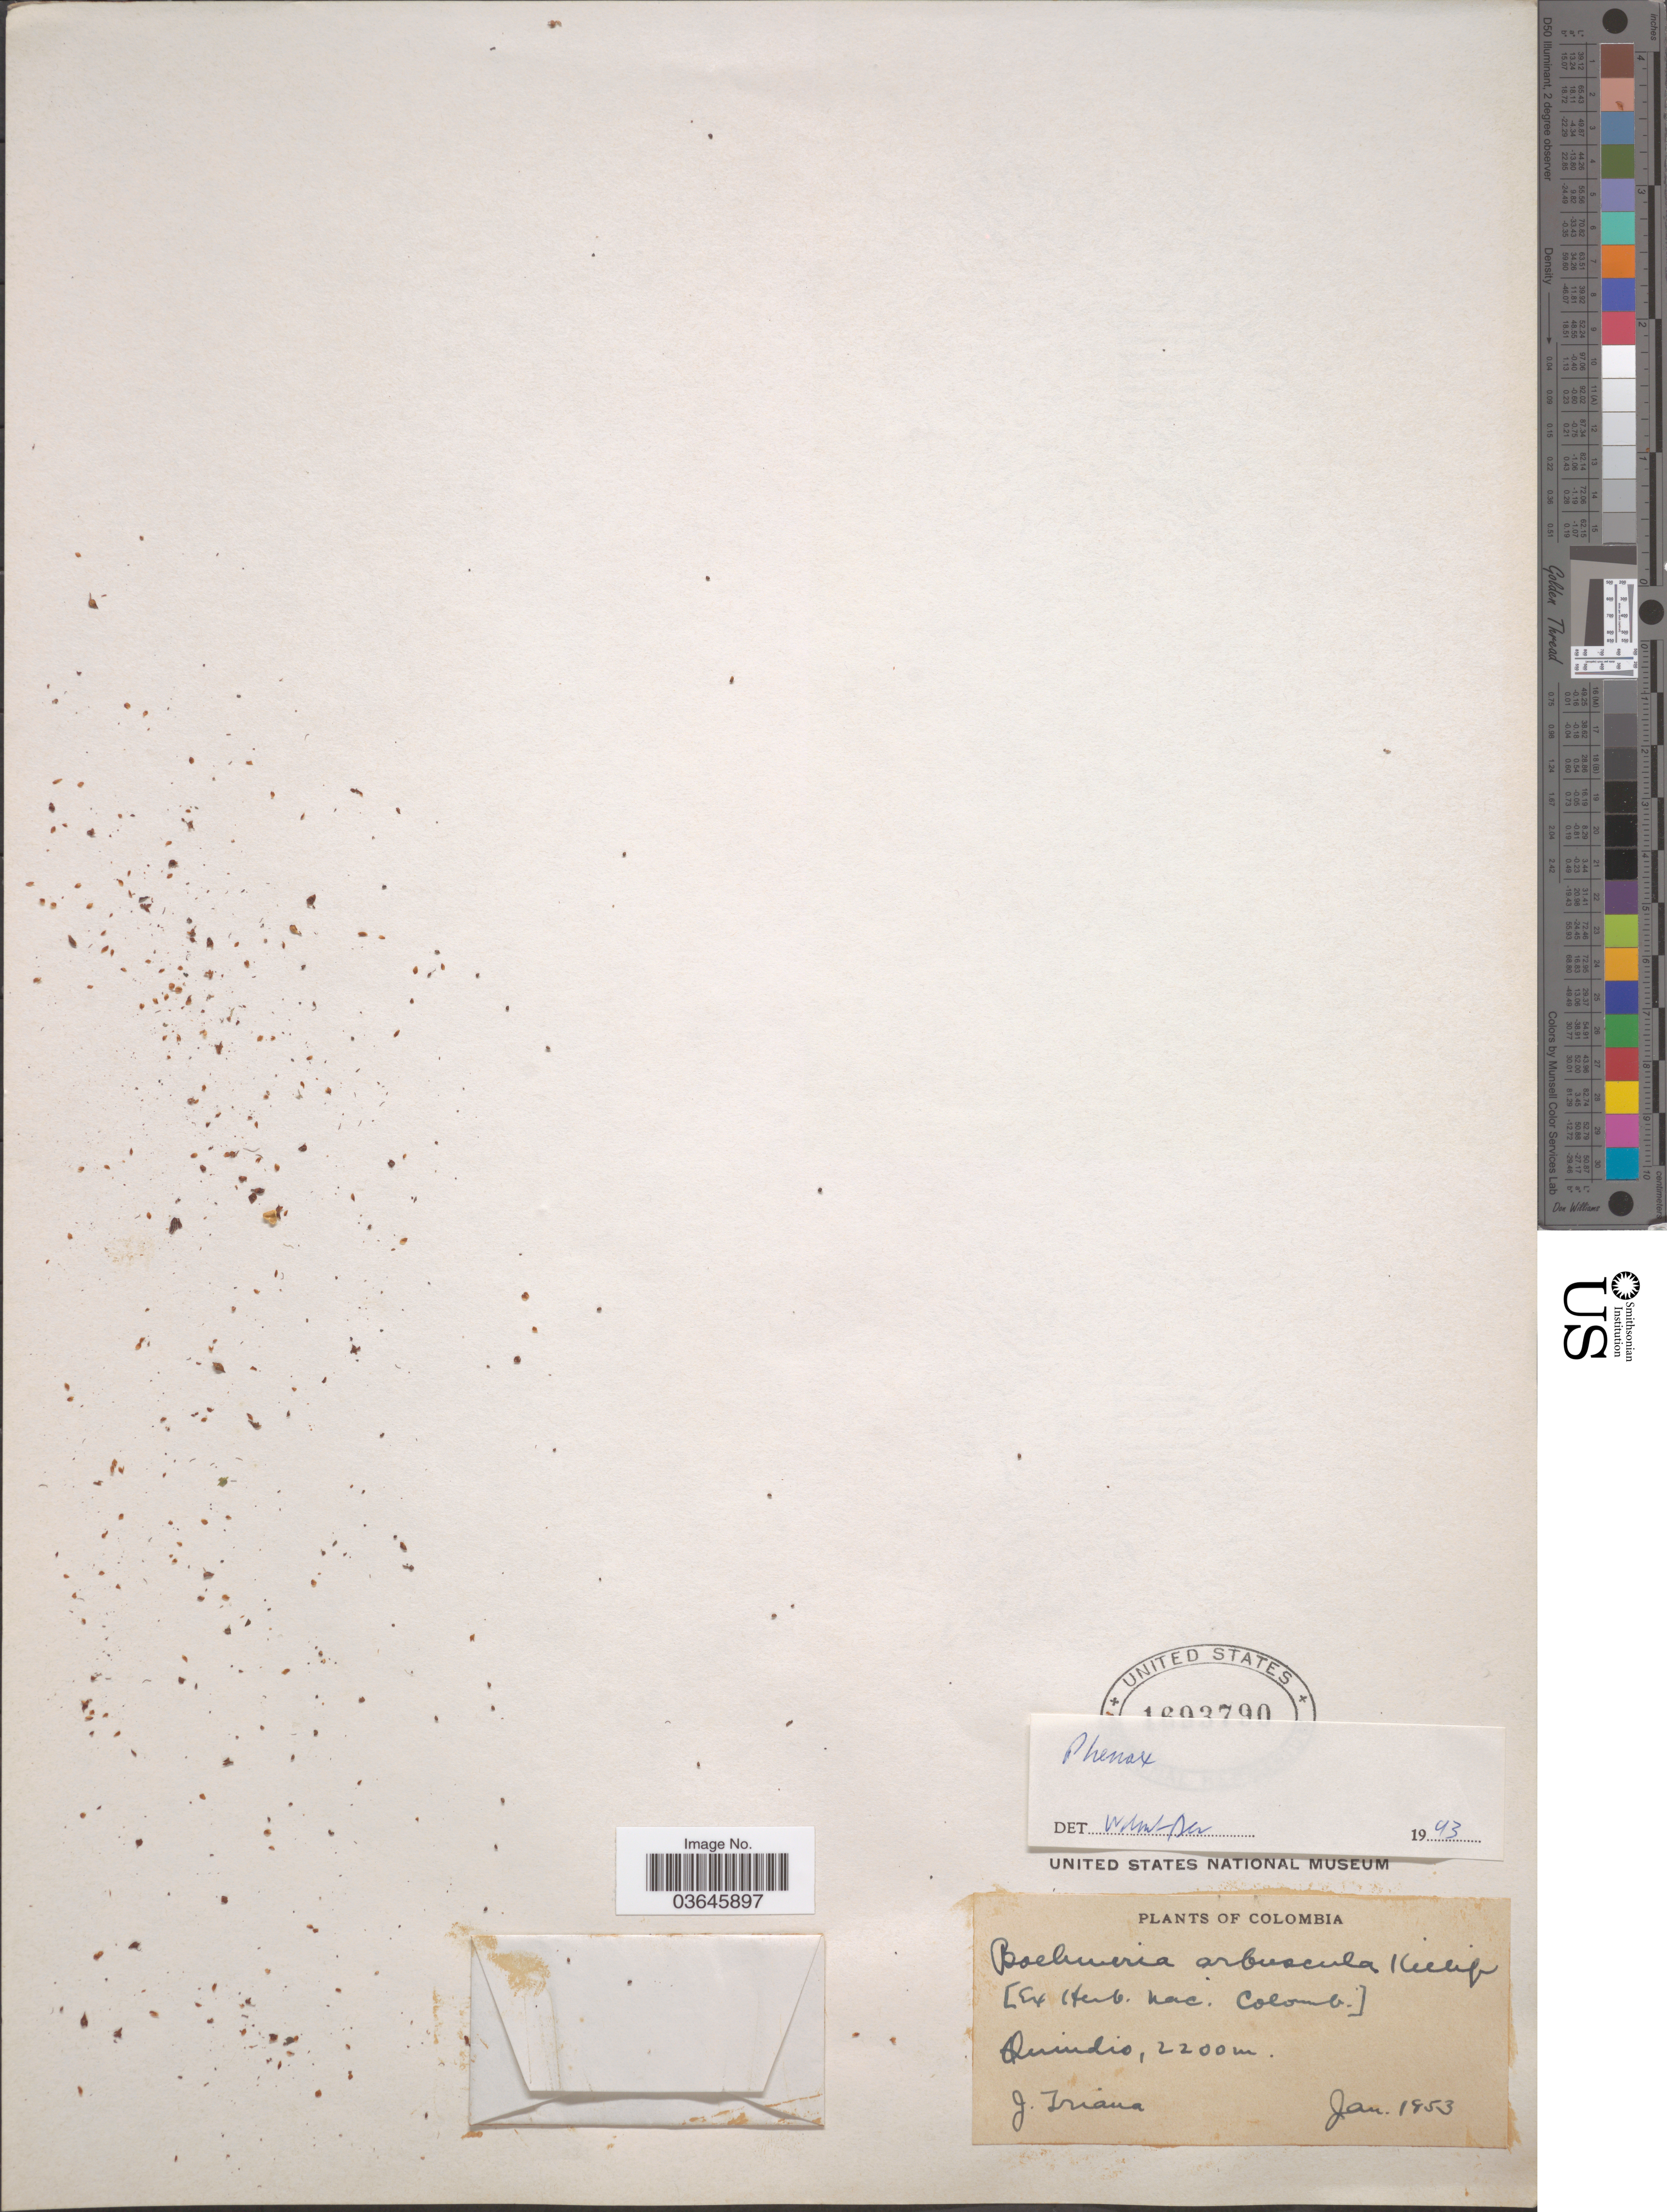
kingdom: Plantae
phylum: Tracheophyta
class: Magnoliopsida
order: Rosales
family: Urticaceae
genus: Phenax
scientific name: Phenax sp.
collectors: J. Triana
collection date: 1953-01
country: Colombia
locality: Quindio.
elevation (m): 2200